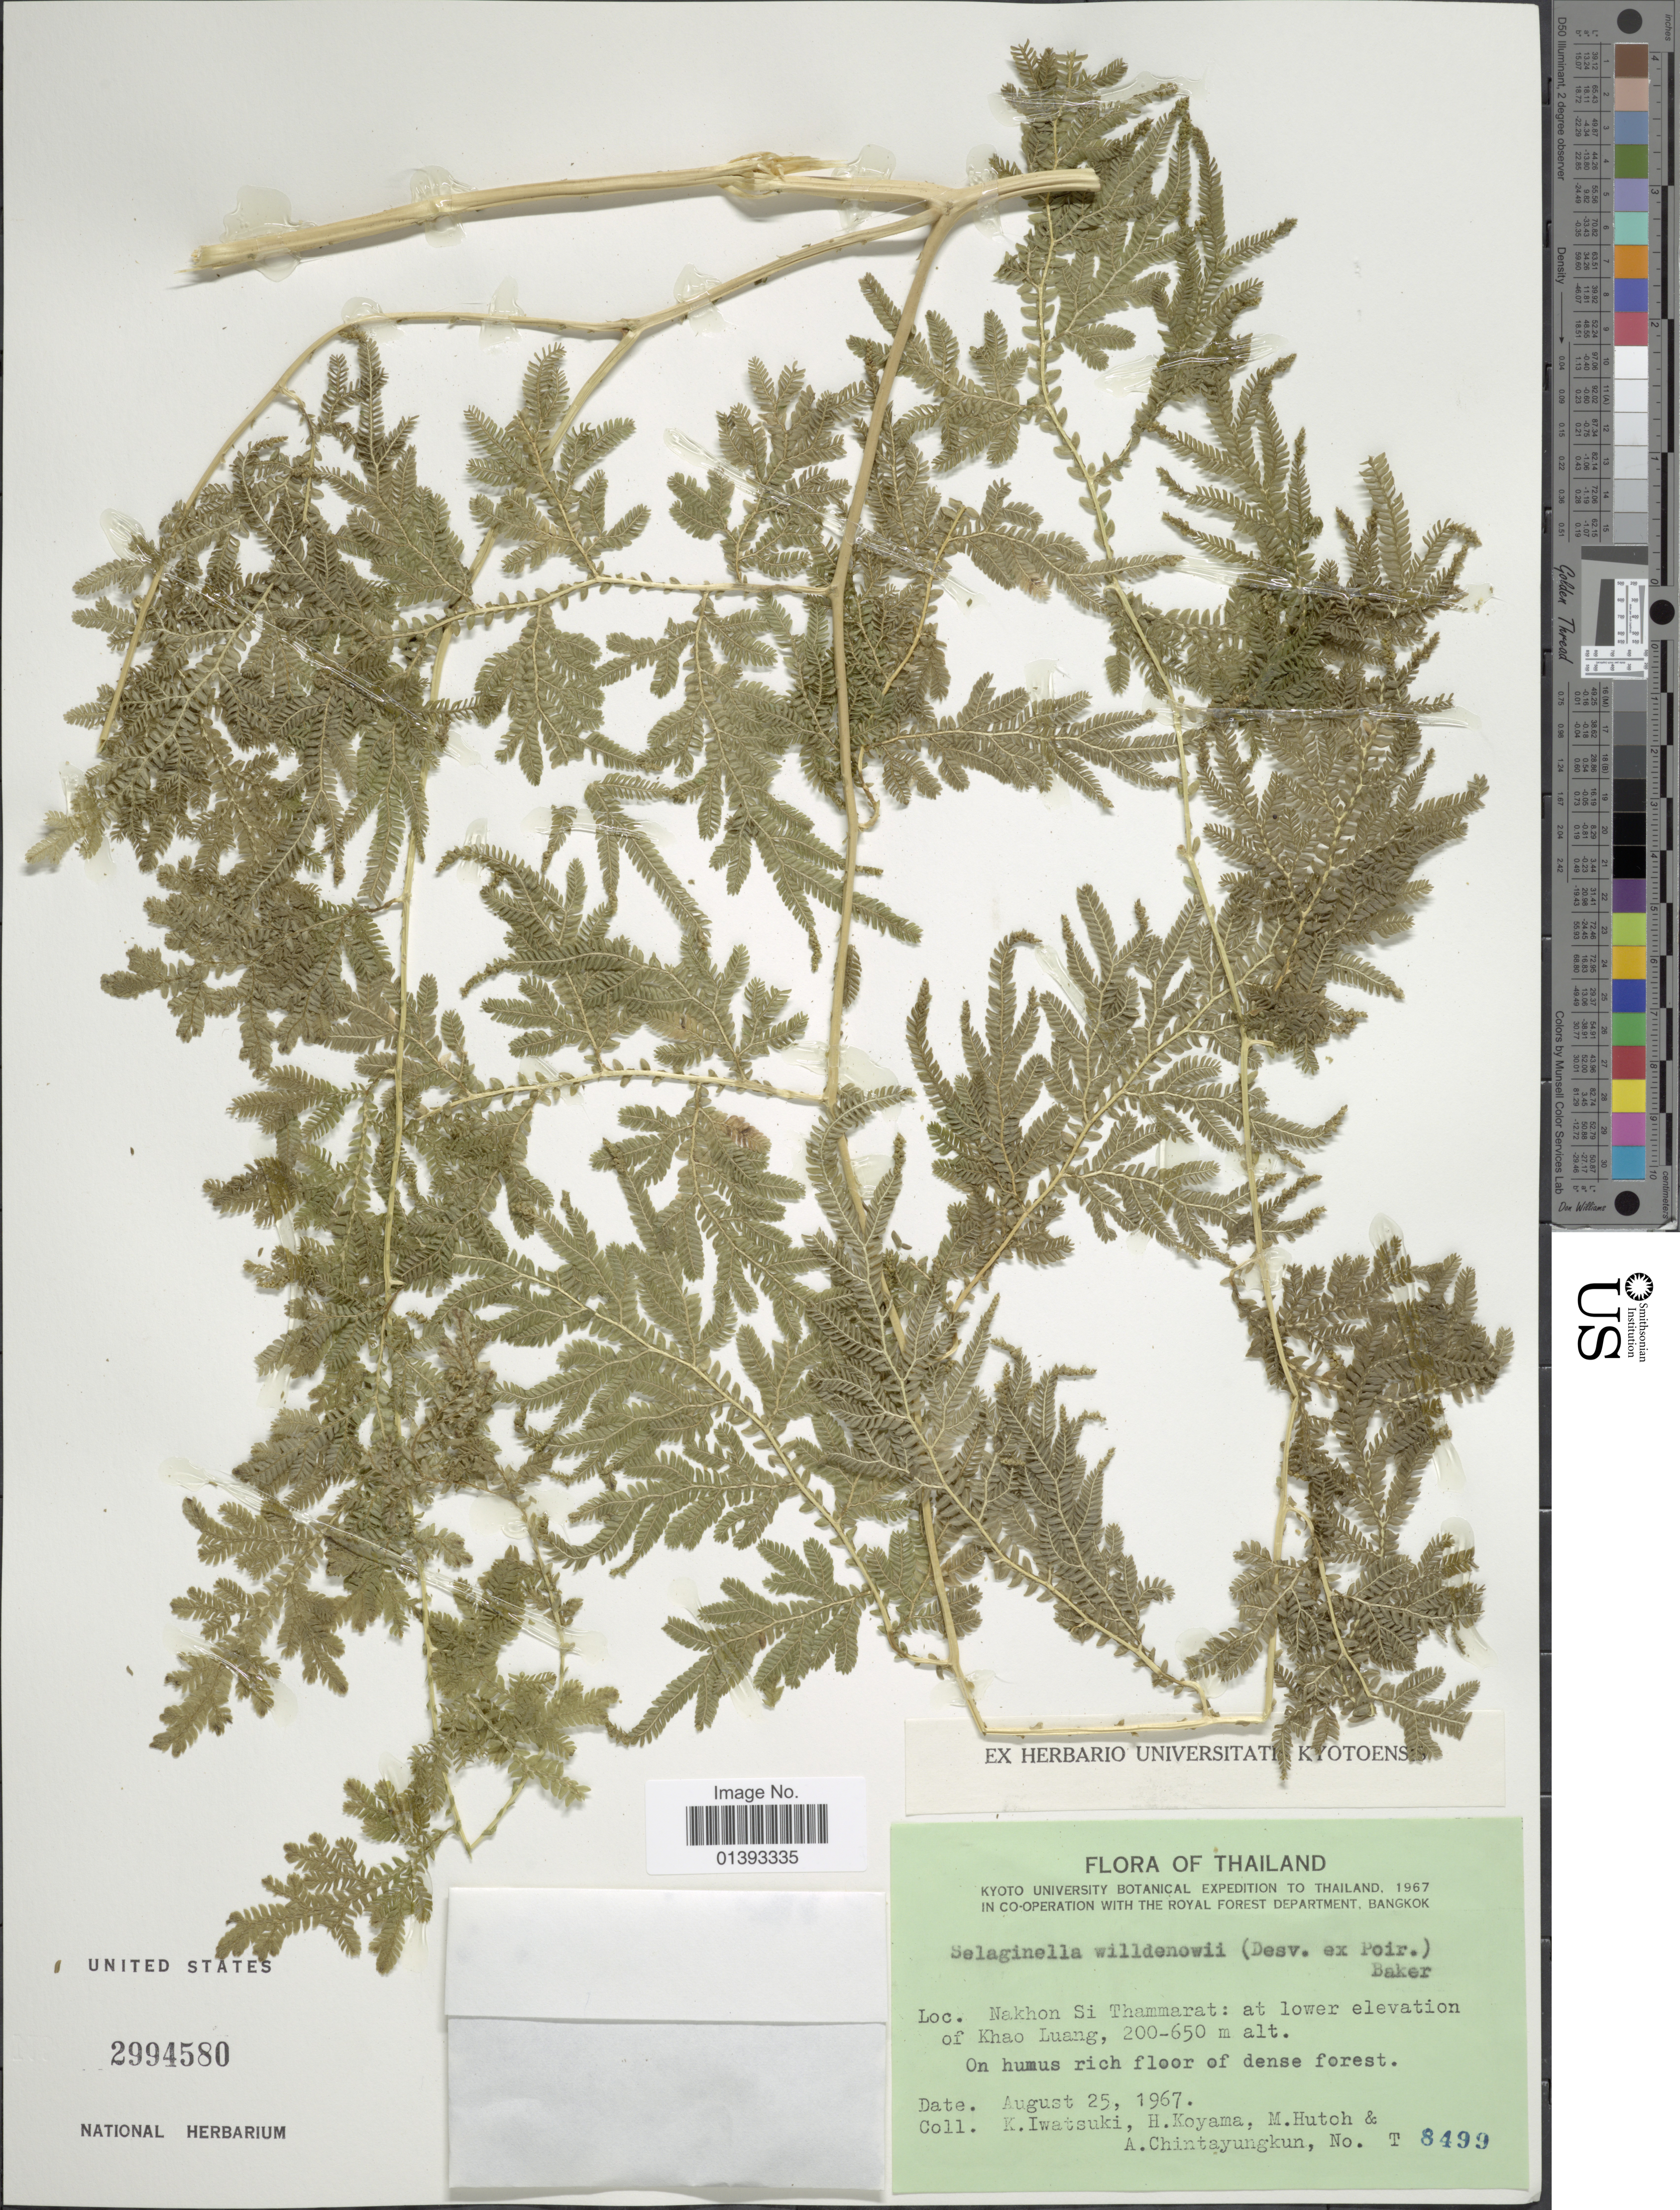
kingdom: Plantae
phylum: Tracheophyta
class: Lycopodiopsida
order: Selaginellales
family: Selaginellaceae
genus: Selaginella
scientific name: Selaginella willdenowii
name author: (Desv. ex Poir.) Baker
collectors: K. Iwatsuki, H. Koyama, M. Hutoh & A. Chintayungkun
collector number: T8499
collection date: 1967-08-25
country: Thailand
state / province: Nakhon Si Thammarat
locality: At lower elevation of Khao Luang, on humus rich floor of dense forest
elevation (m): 200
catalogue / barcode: US 2994580